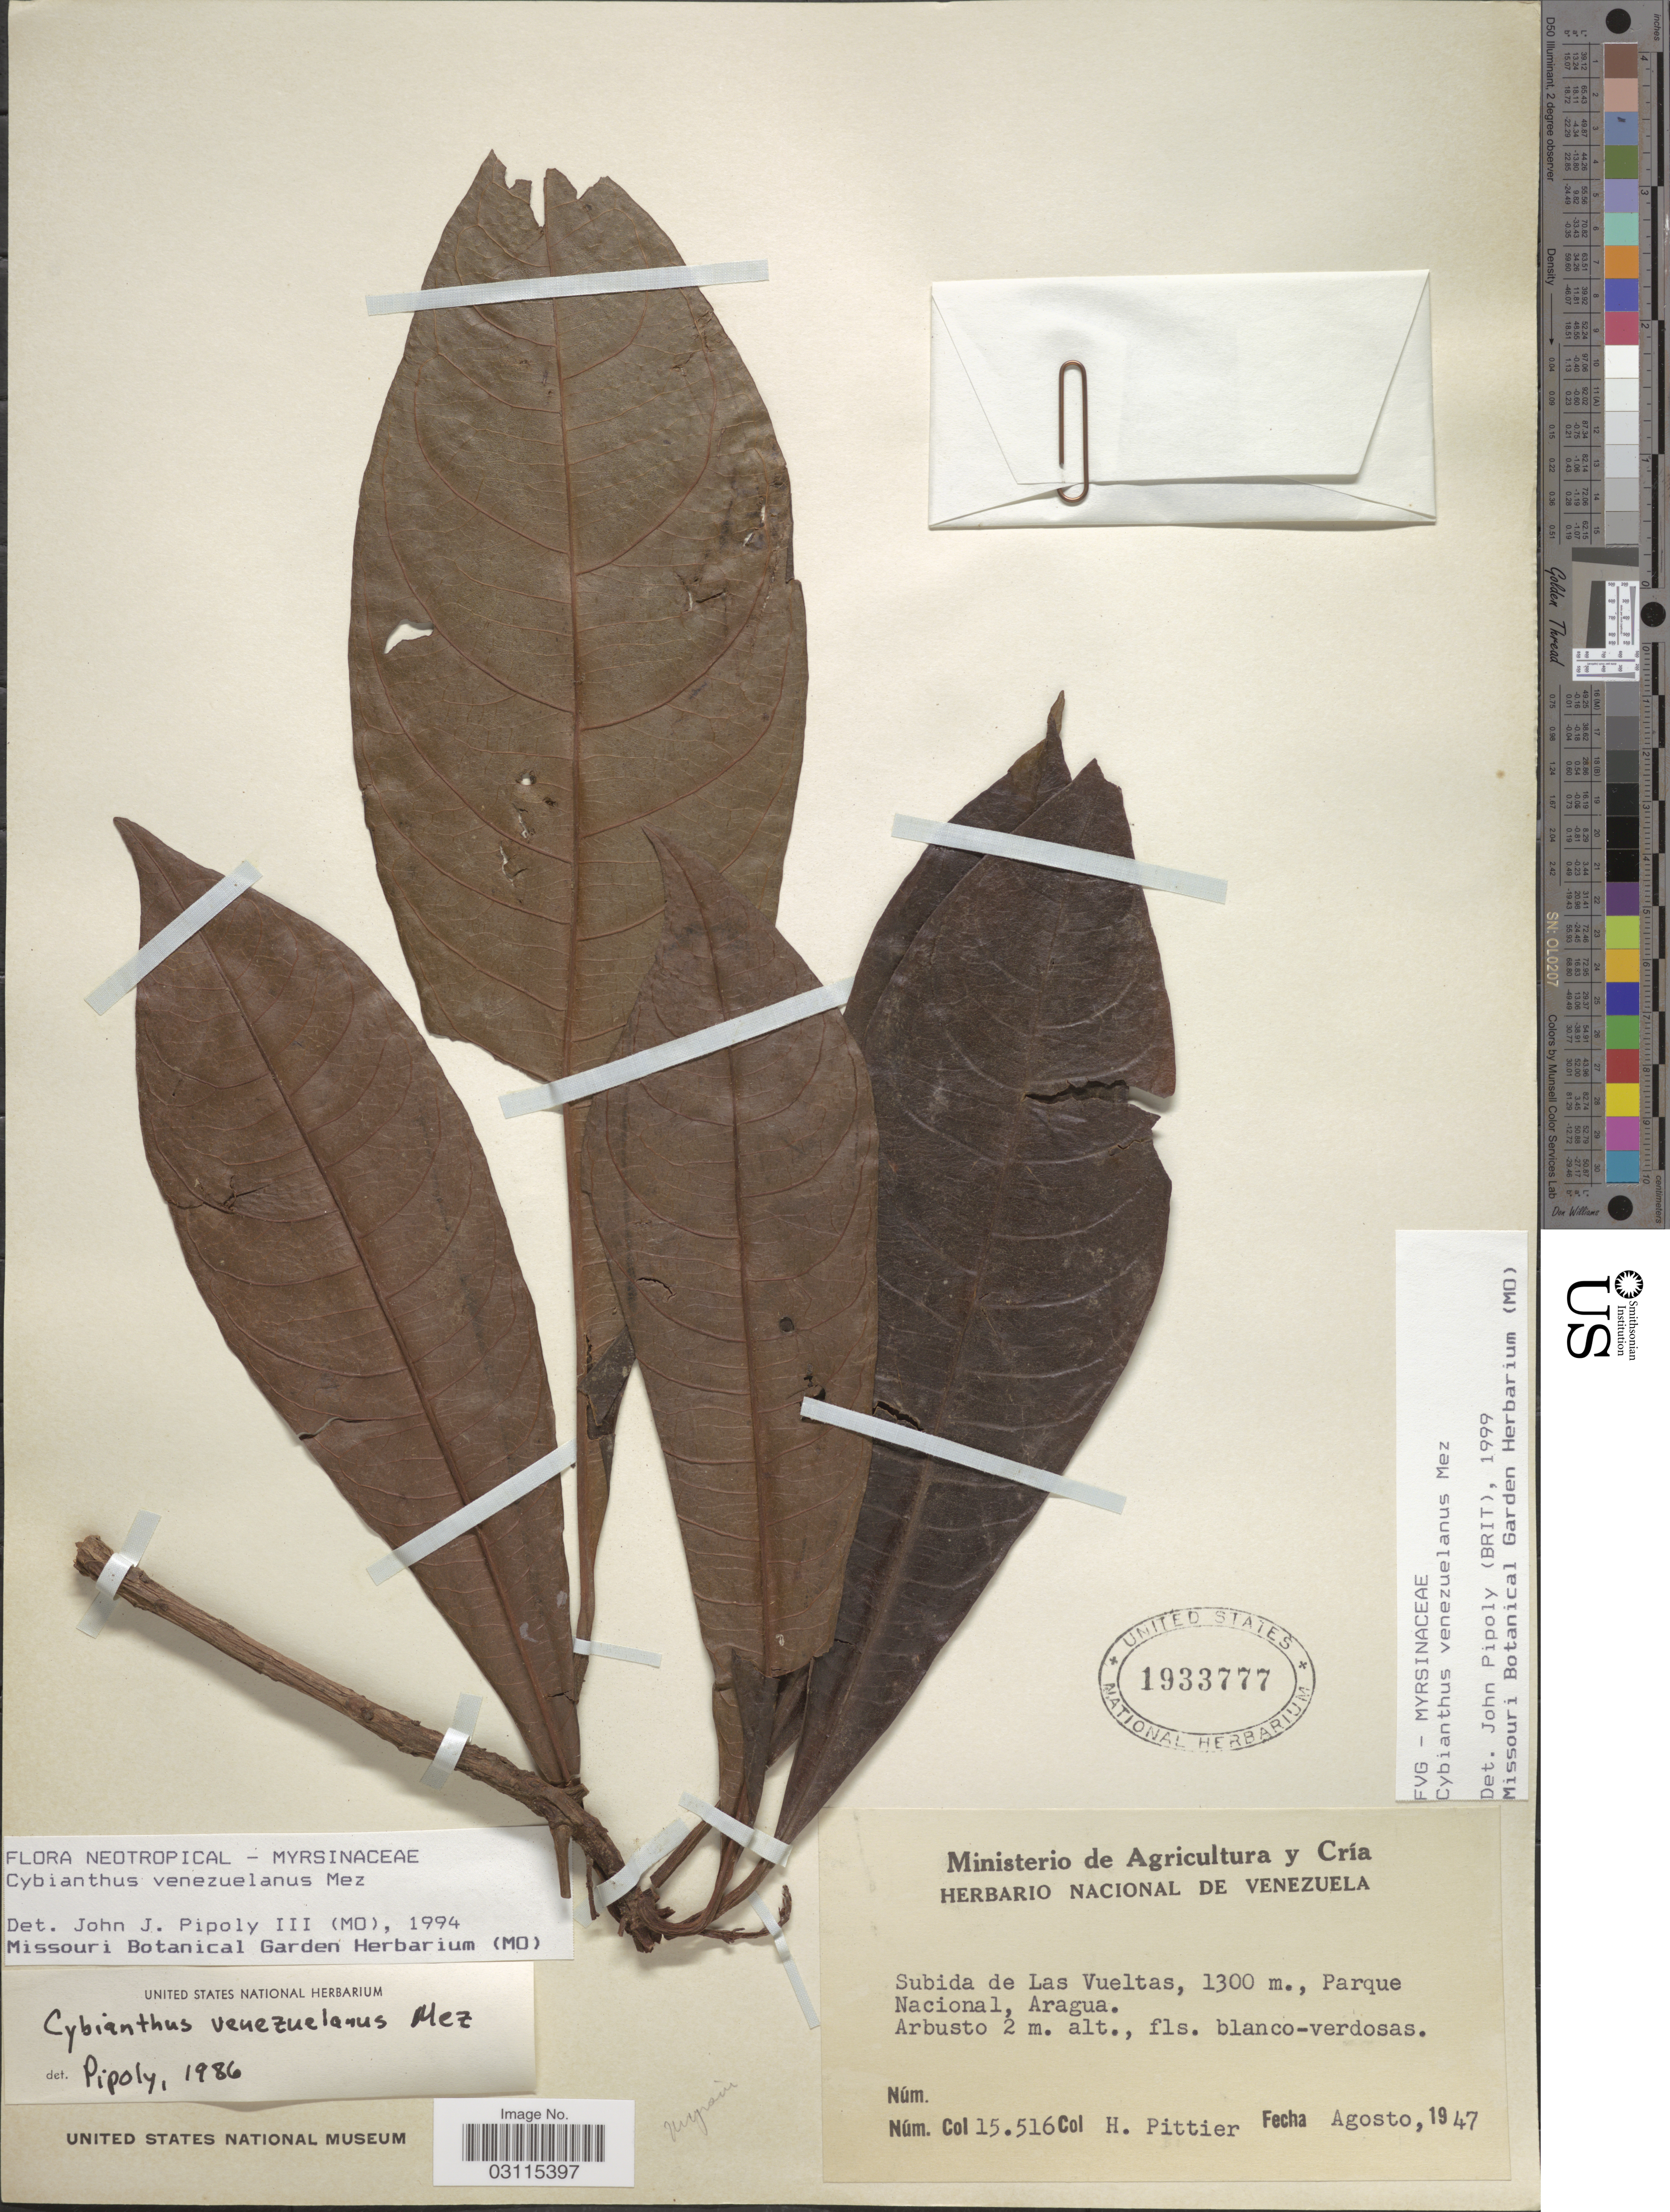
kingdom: Plantae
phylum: Tracheophyta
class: Magnoliopsida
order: Ericales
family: Primulaceae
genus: Cybianthus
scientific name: Cybianthus venezuelanus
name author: Mez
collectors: H. F. Pittier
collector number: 15516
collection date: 1947-08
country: Venezuela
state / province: Aragua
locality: Subida de Las Vueltas, Parque Nacional, Aragua.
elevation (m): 1300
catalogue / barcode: US 1933777